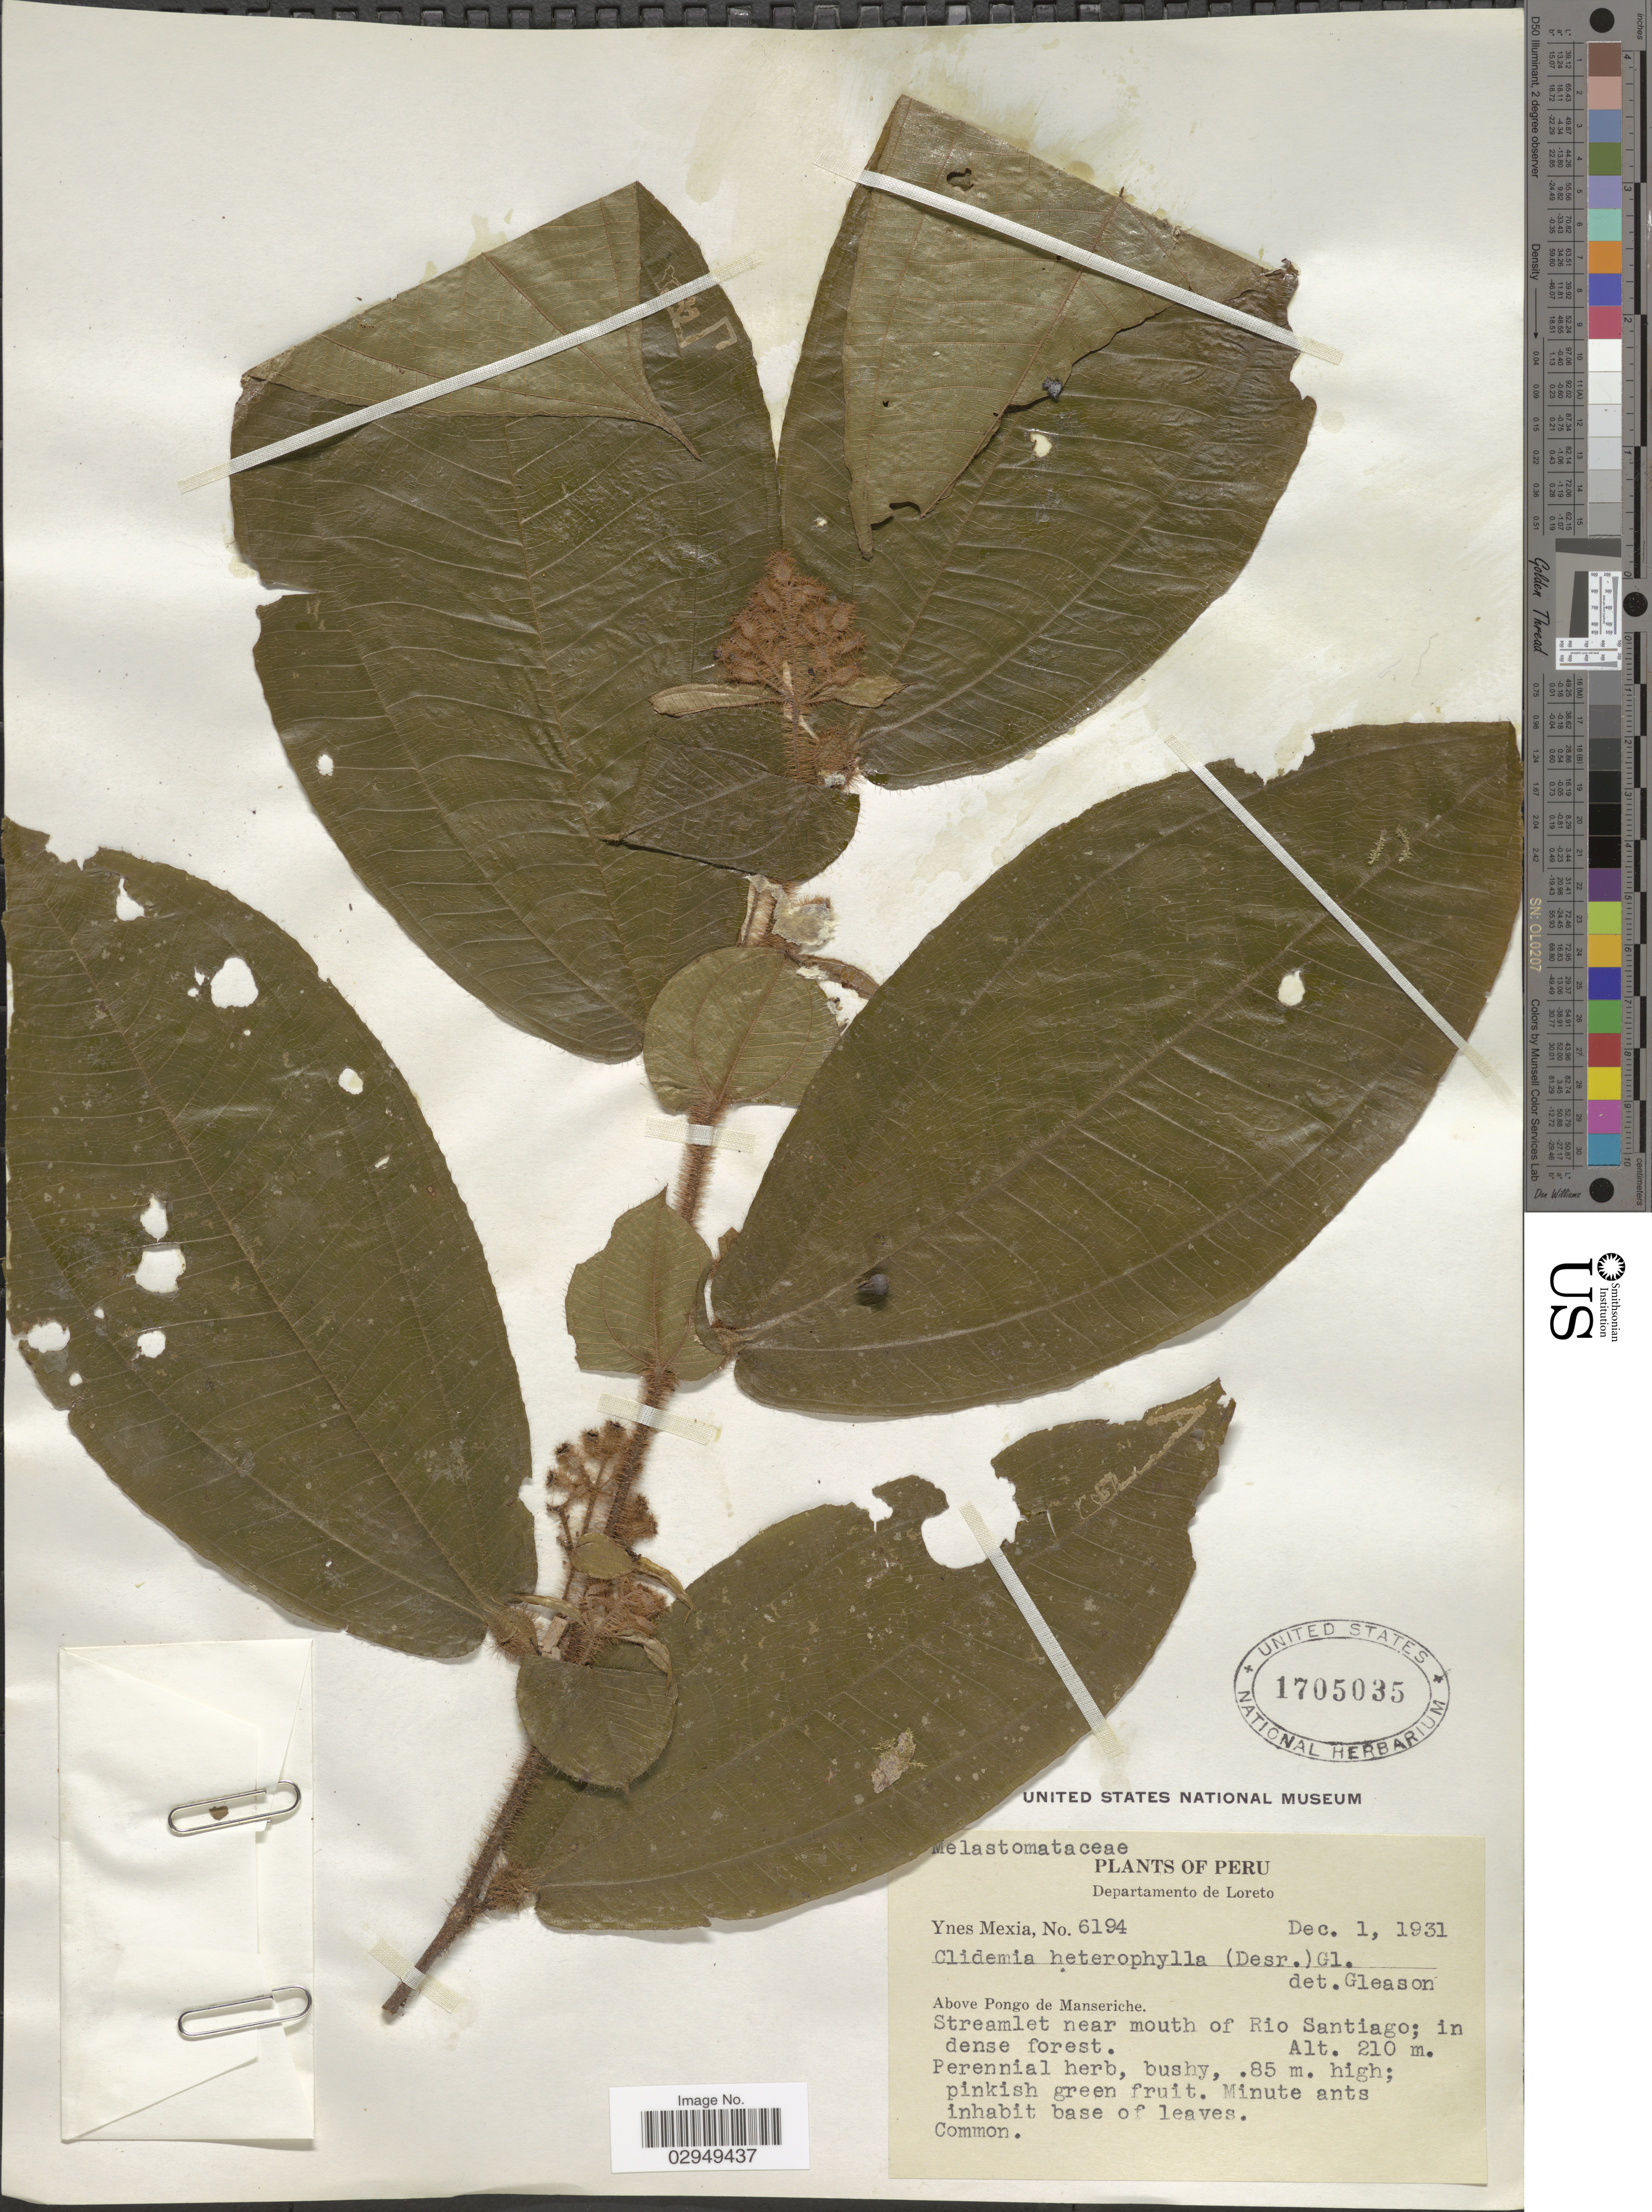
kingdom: Plantae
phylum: Tracheophyta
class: Magnoliopsida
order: Myrtales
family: Melastomataceae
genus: Clidemia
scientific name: Clidemia heterophylla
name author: Steud.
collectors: Y. Mexia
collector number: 6194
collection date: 1931-12-01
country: Peru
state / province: Loreto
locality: Above Pongo de Manseriche. Streamlet near mouth of Rio Santiago.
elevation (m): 210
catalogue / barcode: US 1705035